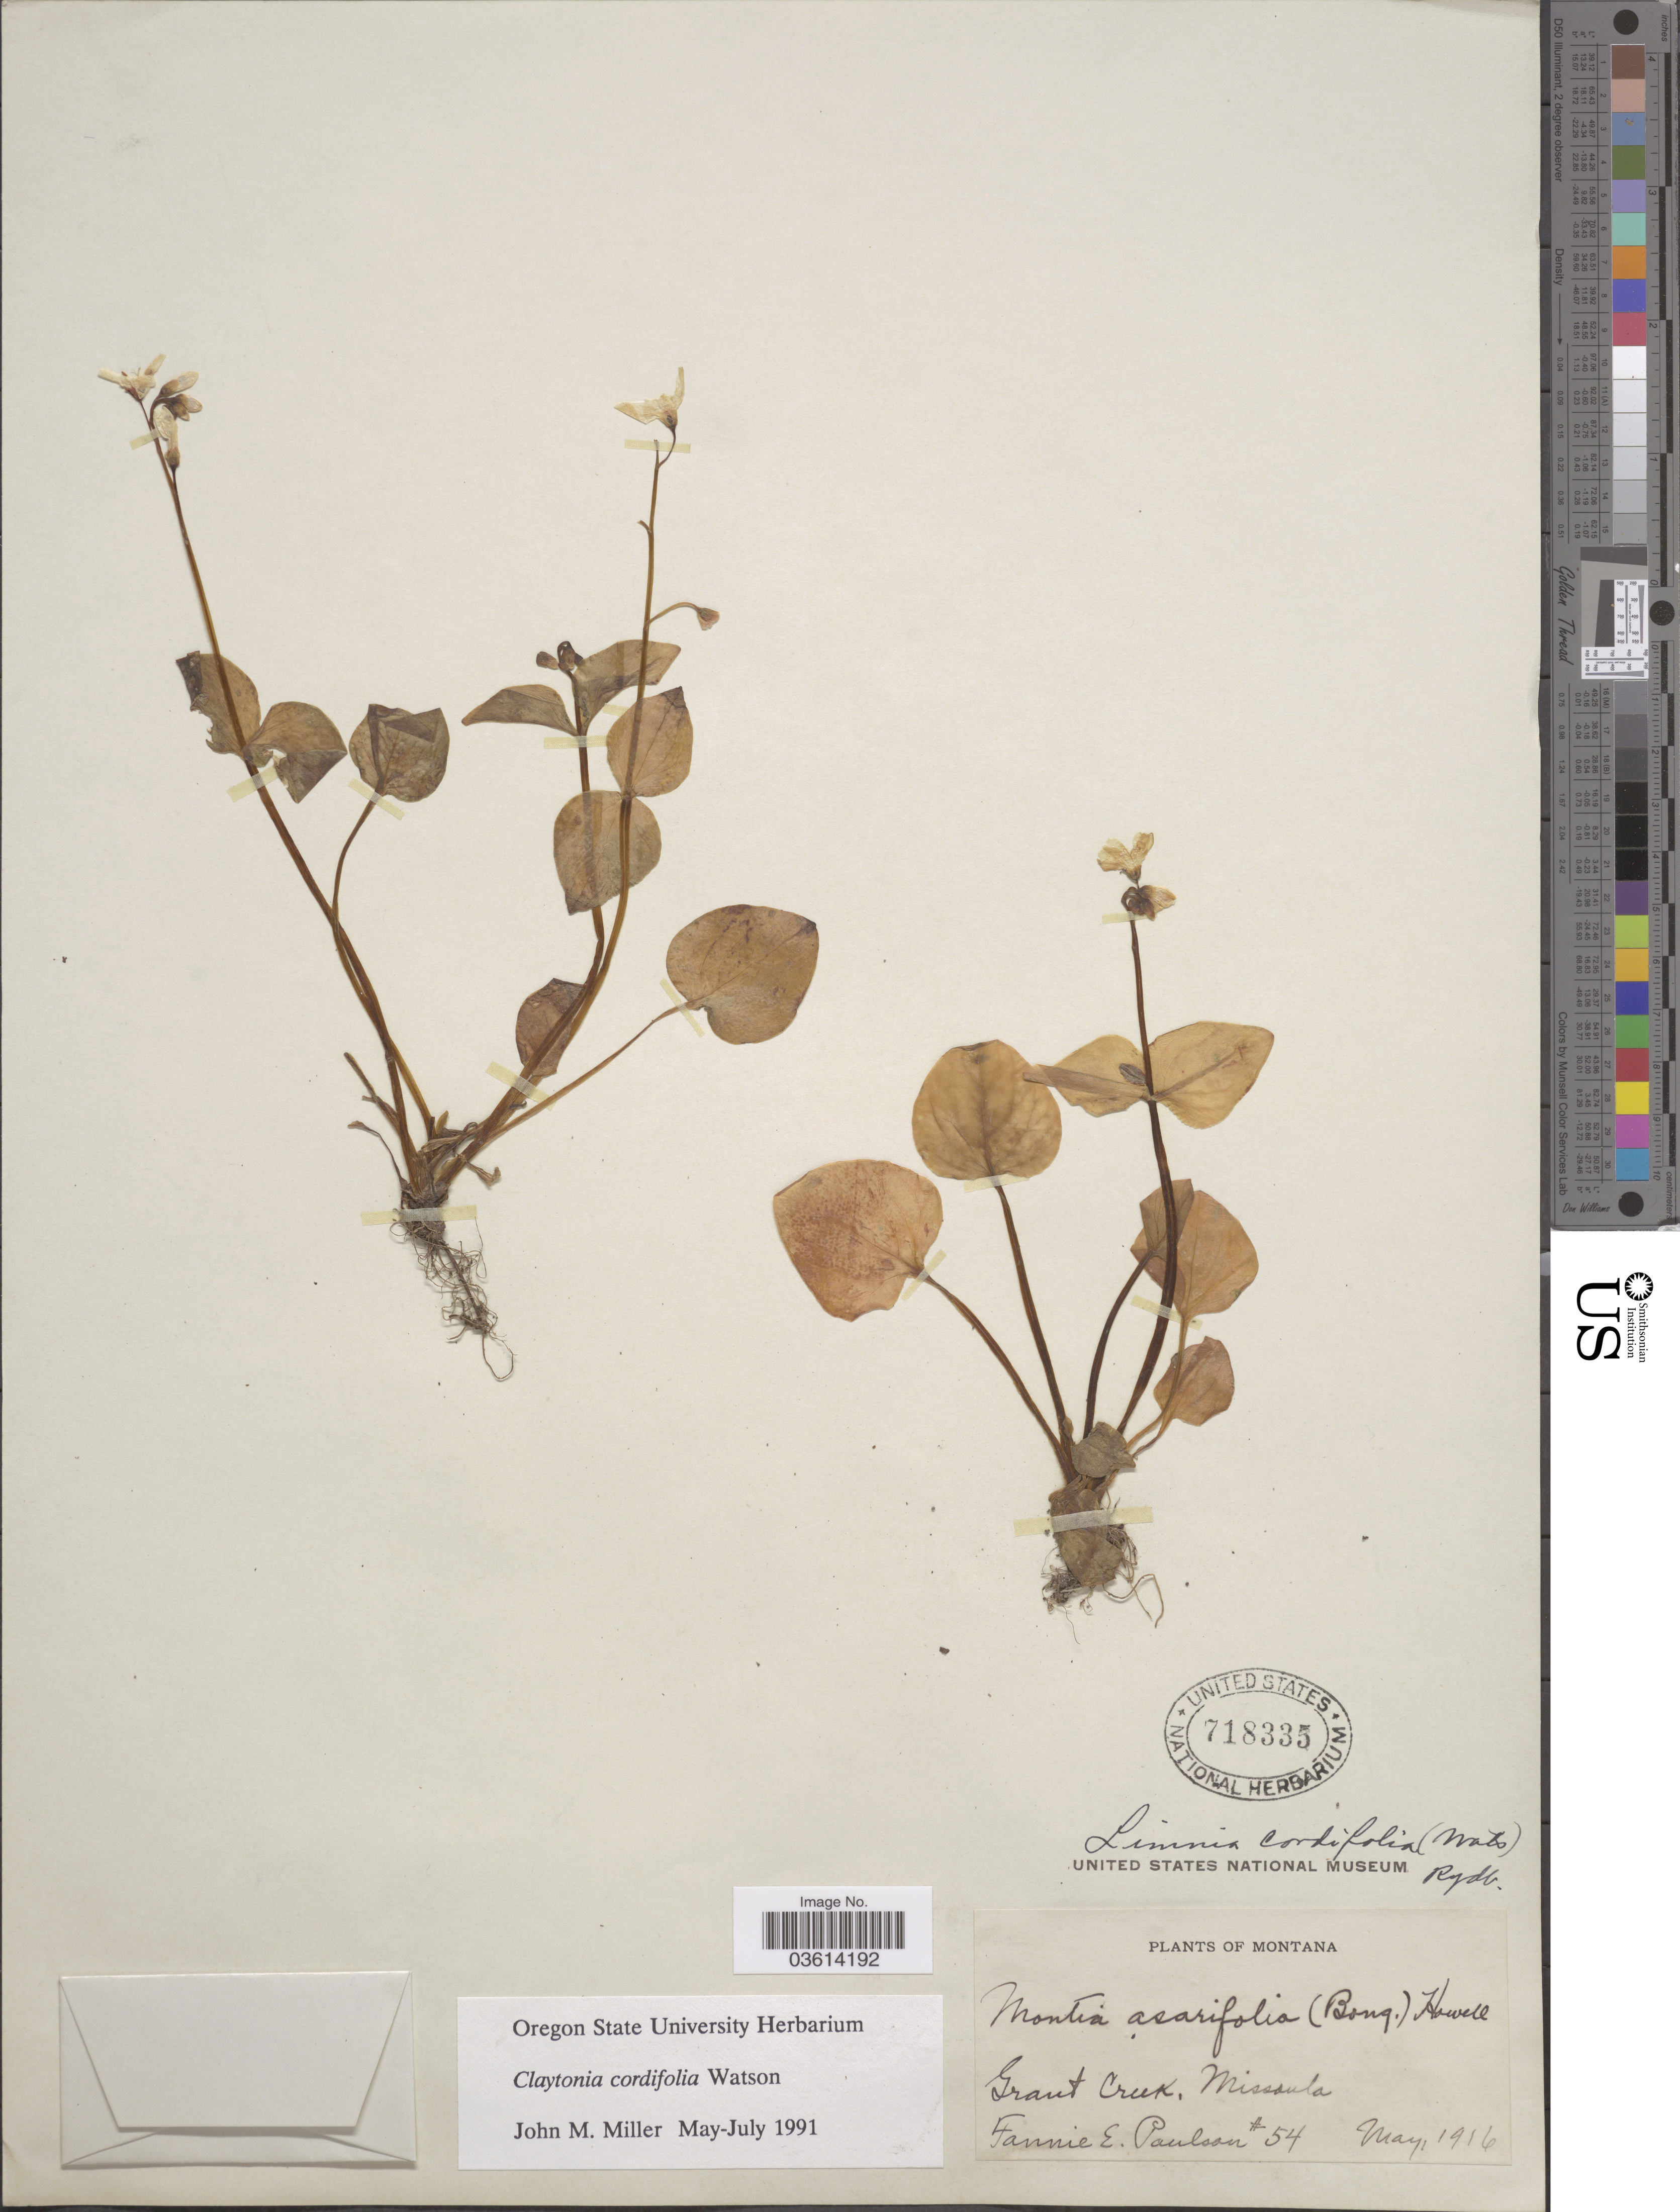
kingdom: Plantae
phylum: Tracheophyta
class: Magnoliopsida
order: Caryophyllales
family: Montiaceae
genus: Claytonia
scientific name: Claytonia cordifolia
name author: S. Watson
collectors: F. Paulson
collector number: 54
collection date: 1916-05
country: United States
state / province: Montana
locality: Grant Creek, Missoula.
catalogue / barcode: US 718335